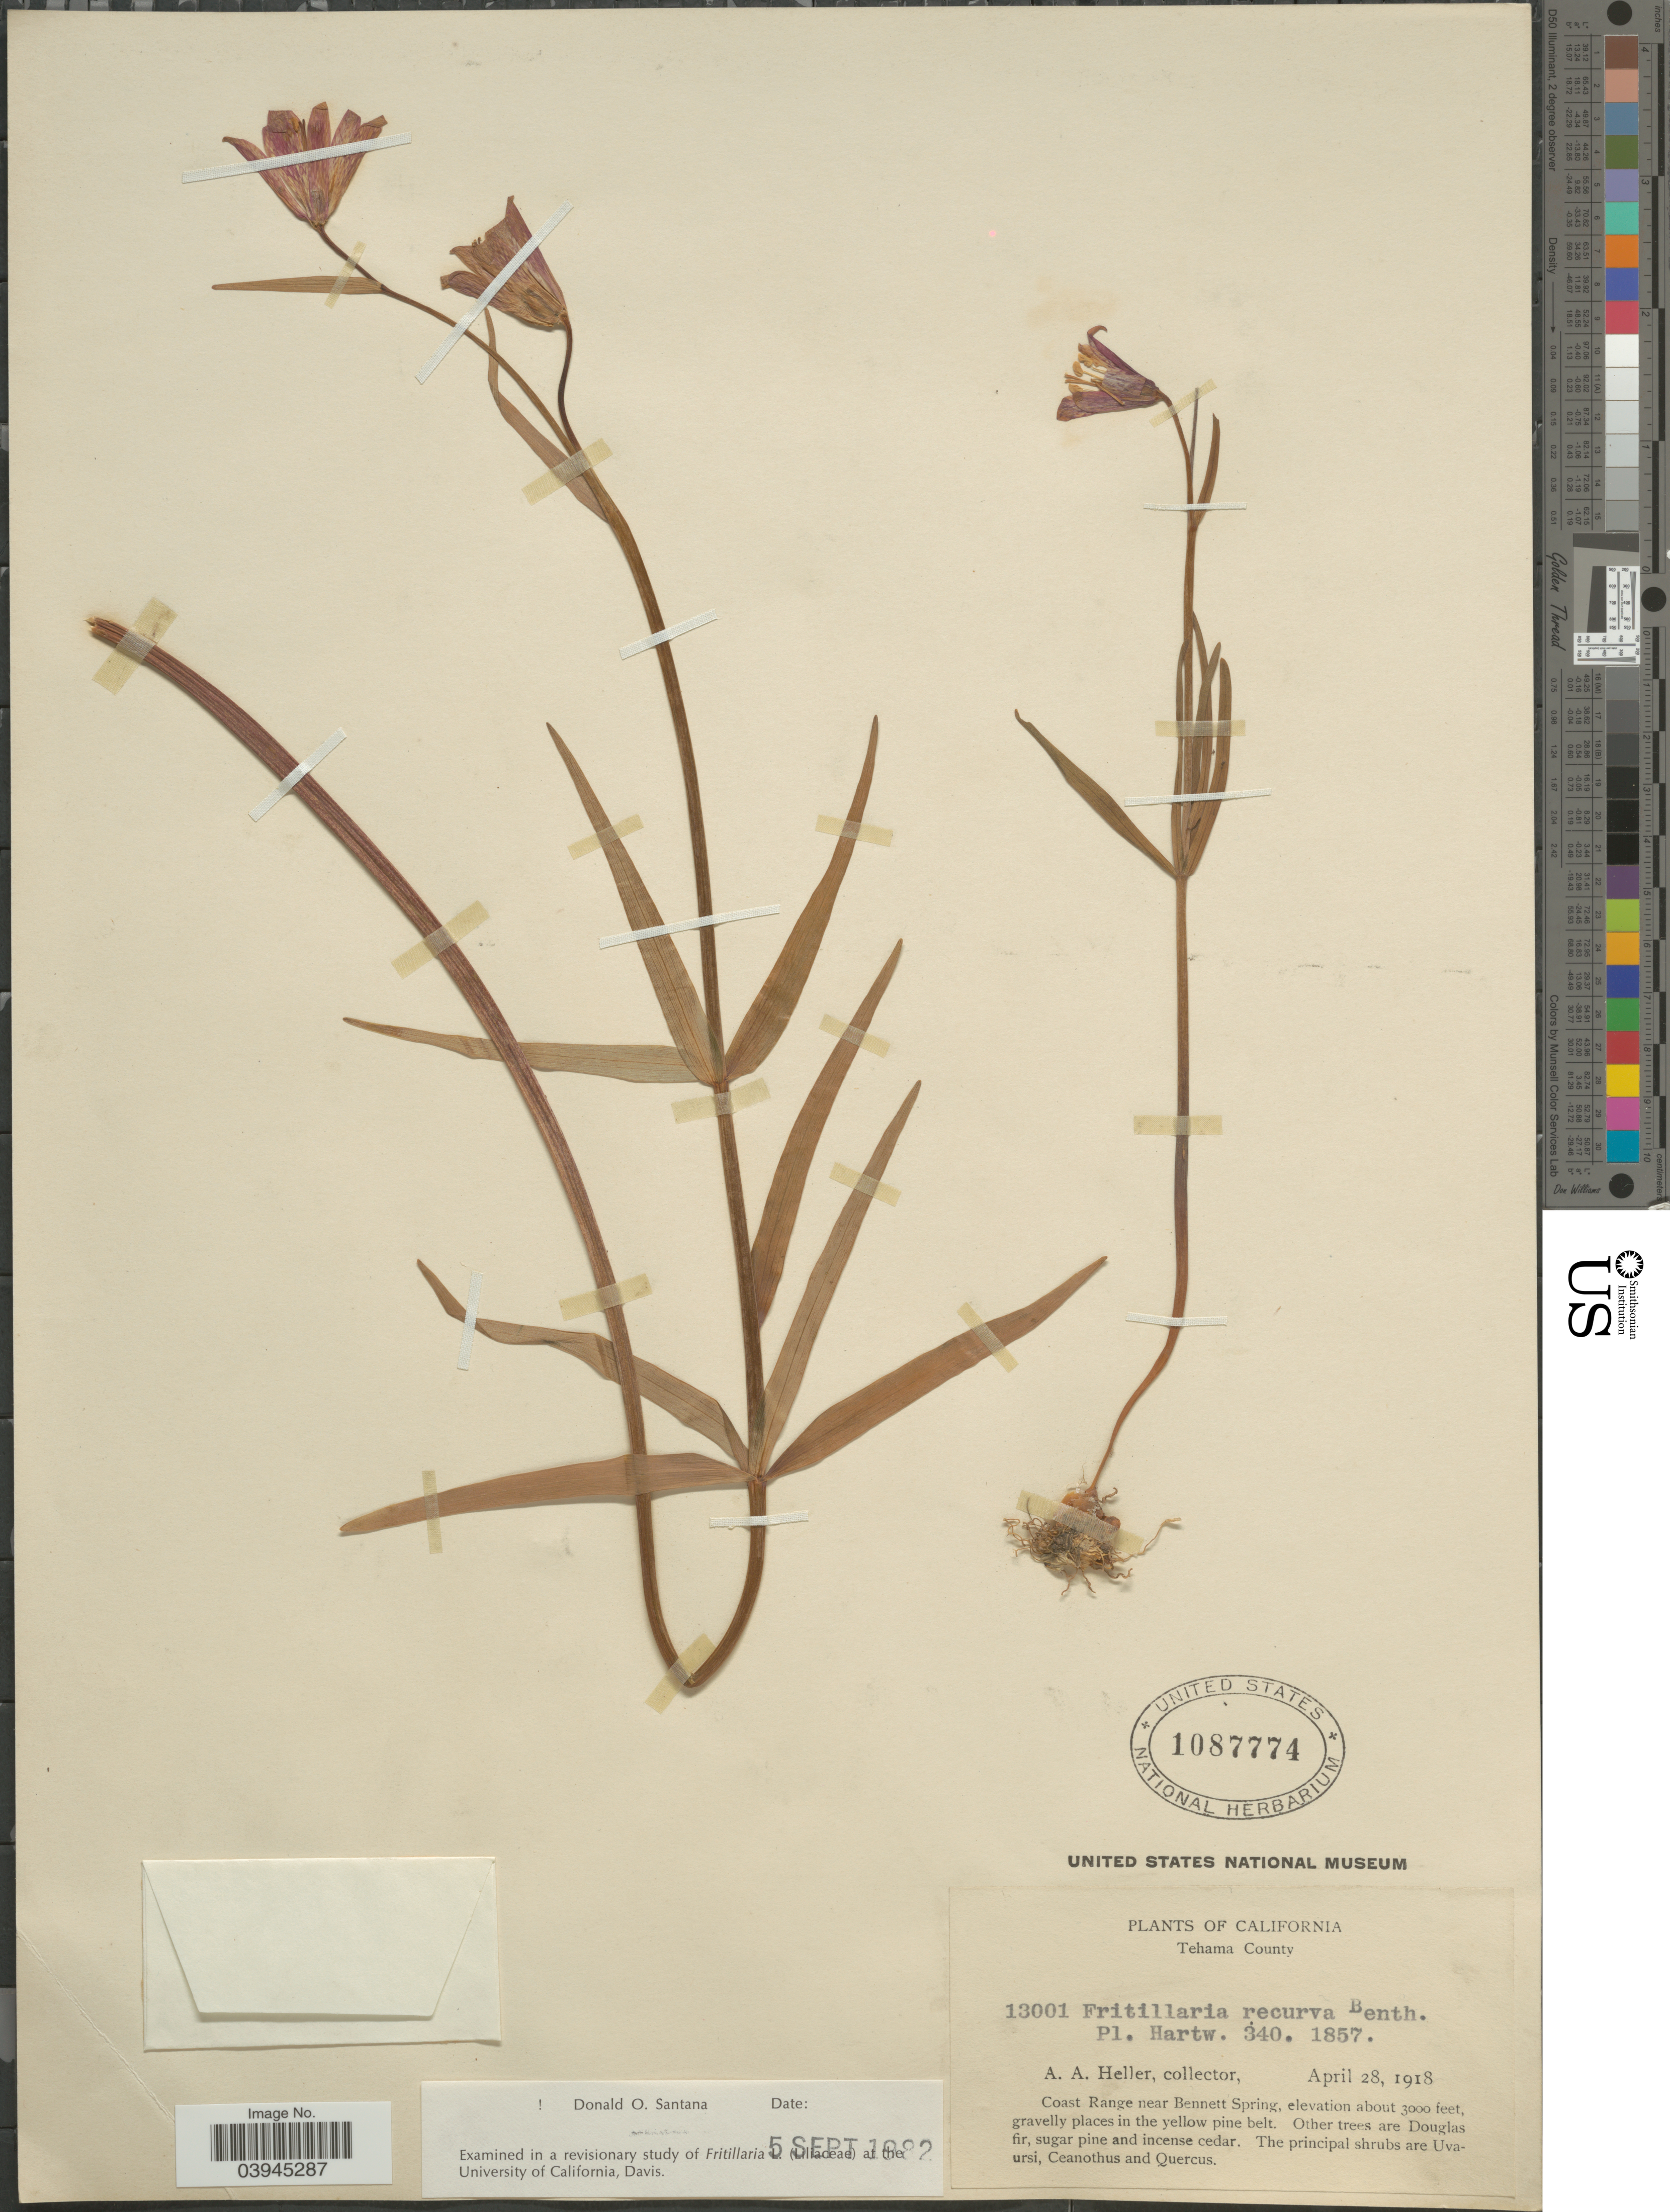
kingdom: Plantae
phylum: Tracheophyta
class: Liliopsida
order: Liliales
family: Liliaceae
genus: Fritillaria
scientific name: Fritillaria recurva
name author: Benth.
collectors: A. A. Heller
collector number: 13001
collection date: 1918-04-28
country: United States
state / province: California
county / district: Tehama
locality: Tehama County. Coast Range near Bennett Spring.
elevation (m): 914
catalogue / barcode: US 1087774